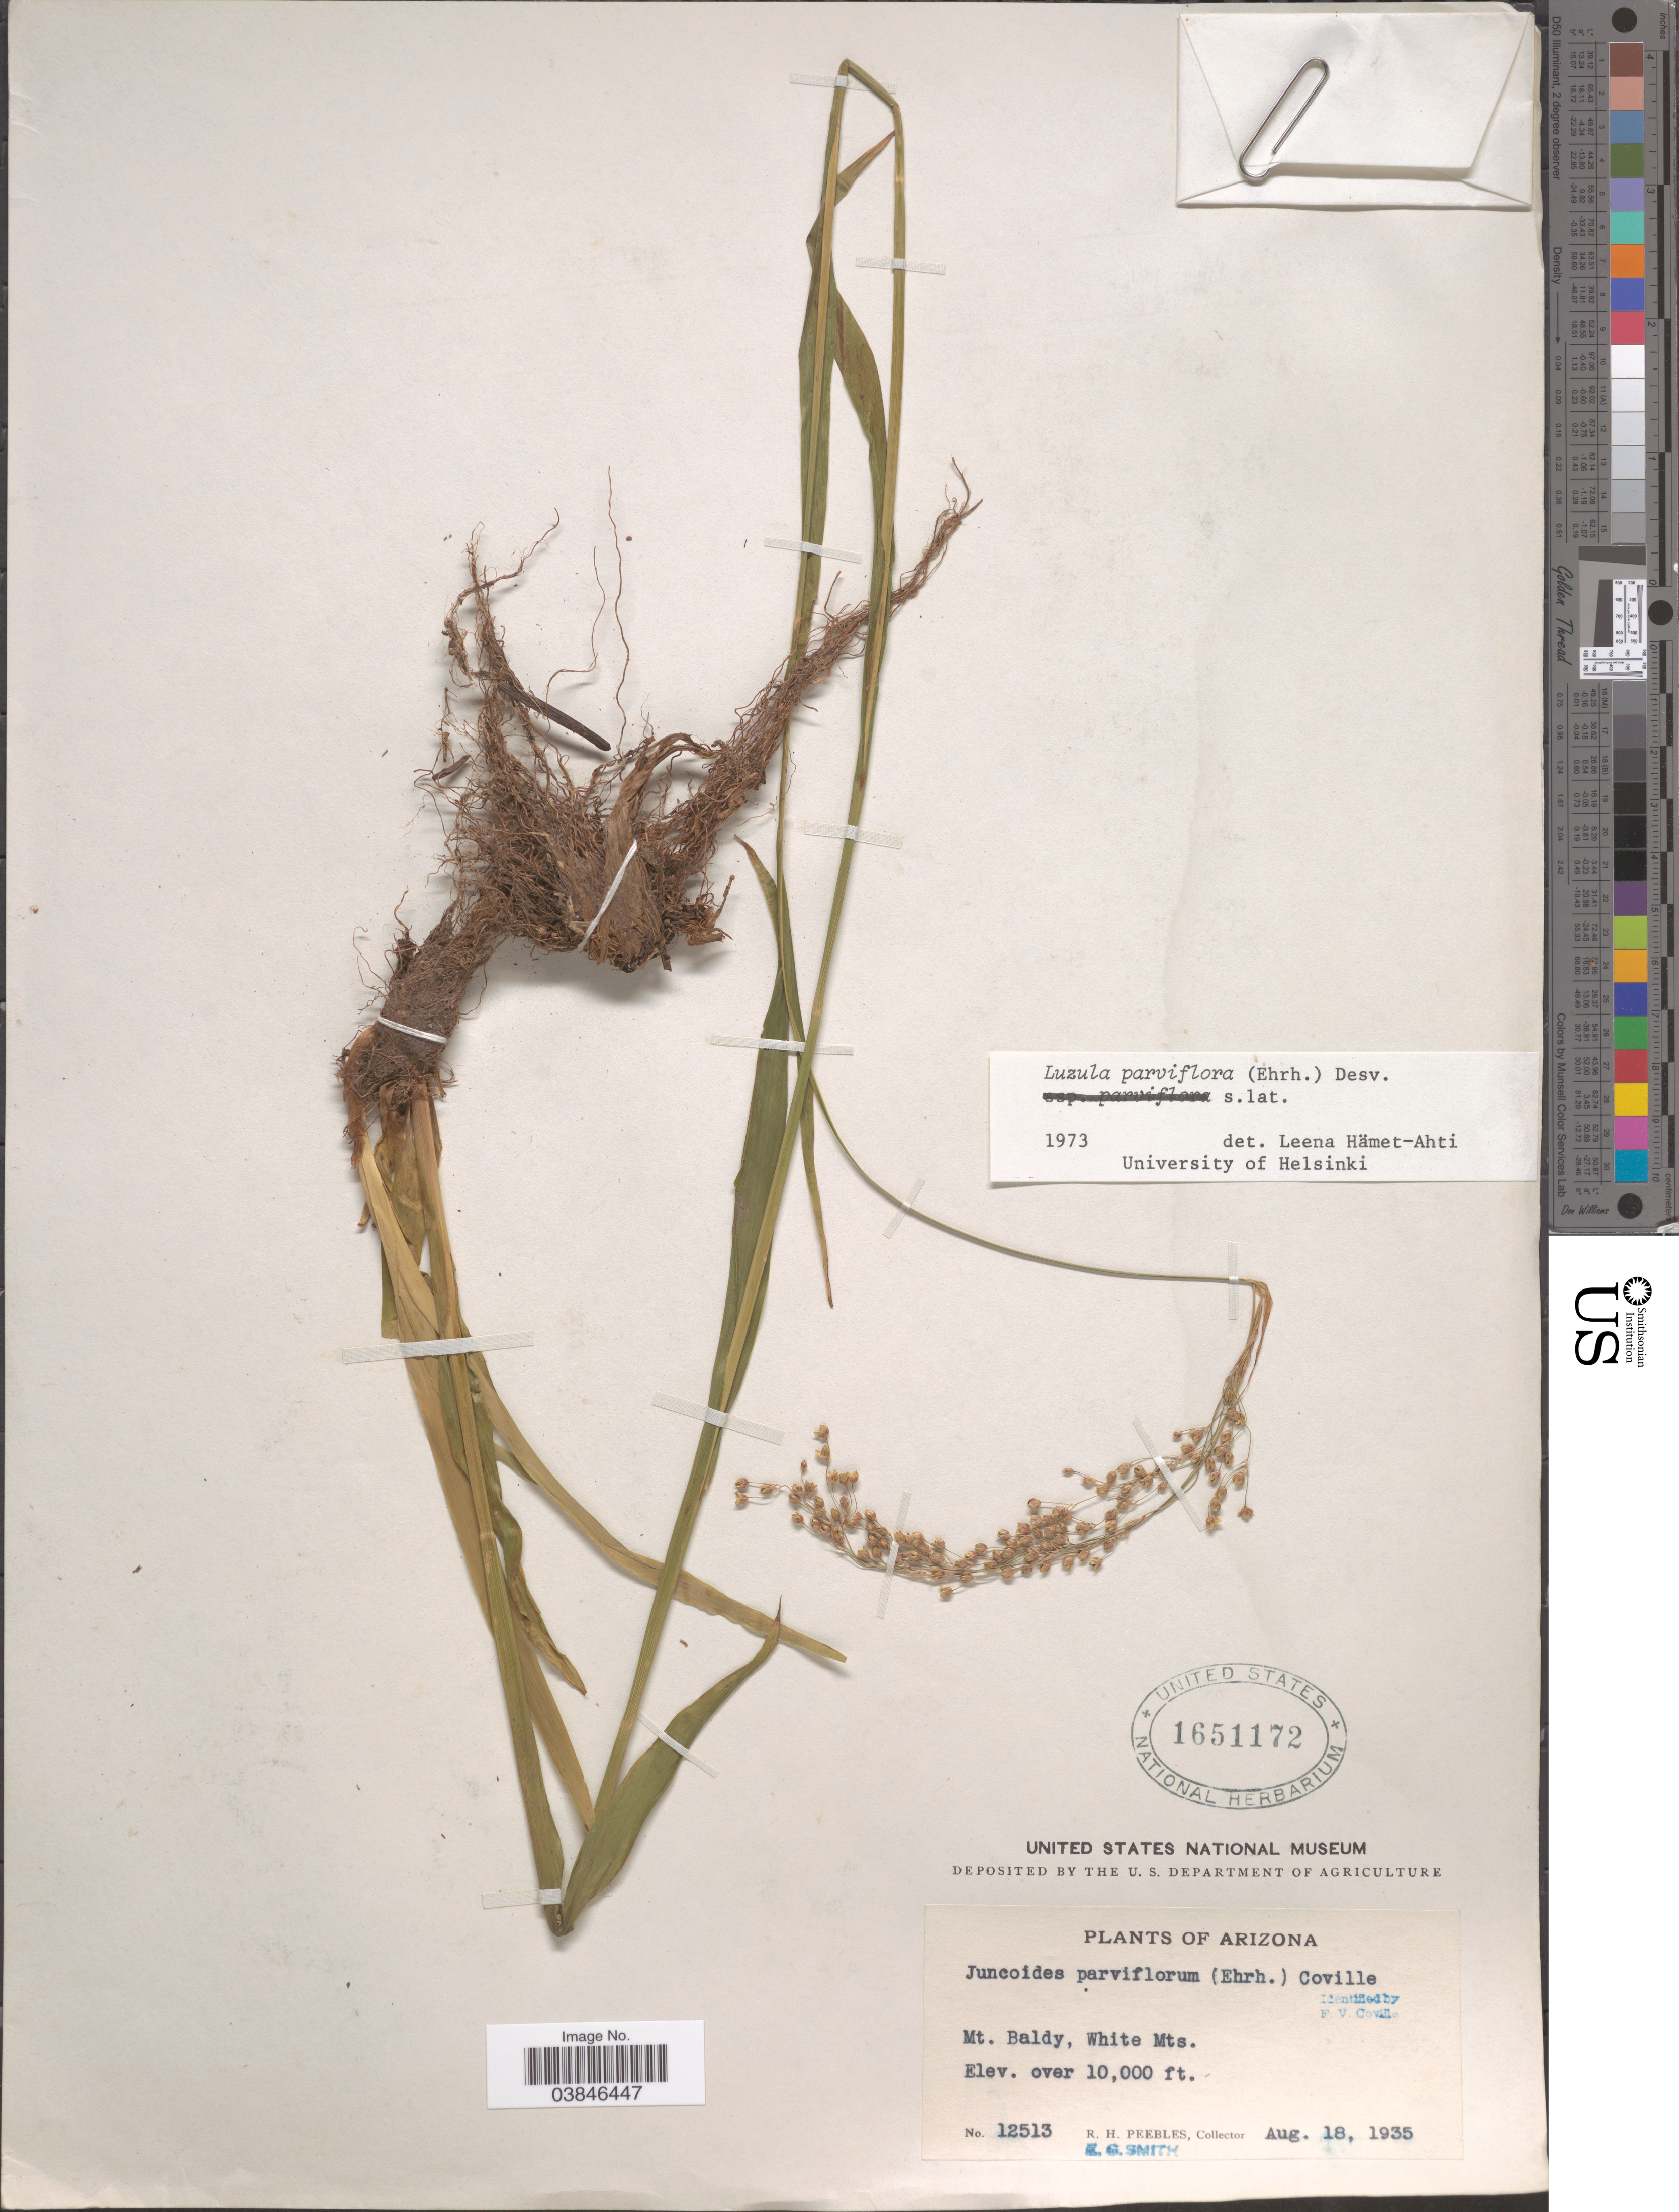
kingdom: Plantae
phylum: Tracheophyta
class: Liliopsida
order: Poales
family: Juncaceae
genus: Luzula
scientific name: Luzula parviflora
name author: (Ehrh.) Desv.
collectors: R. H. Peebles & E. G. Smith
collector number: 12513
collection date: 1935-08-18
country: United States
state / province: Arizona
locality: Mt. Baldy, White Mts.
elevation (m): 3048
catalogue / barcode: US 1651172